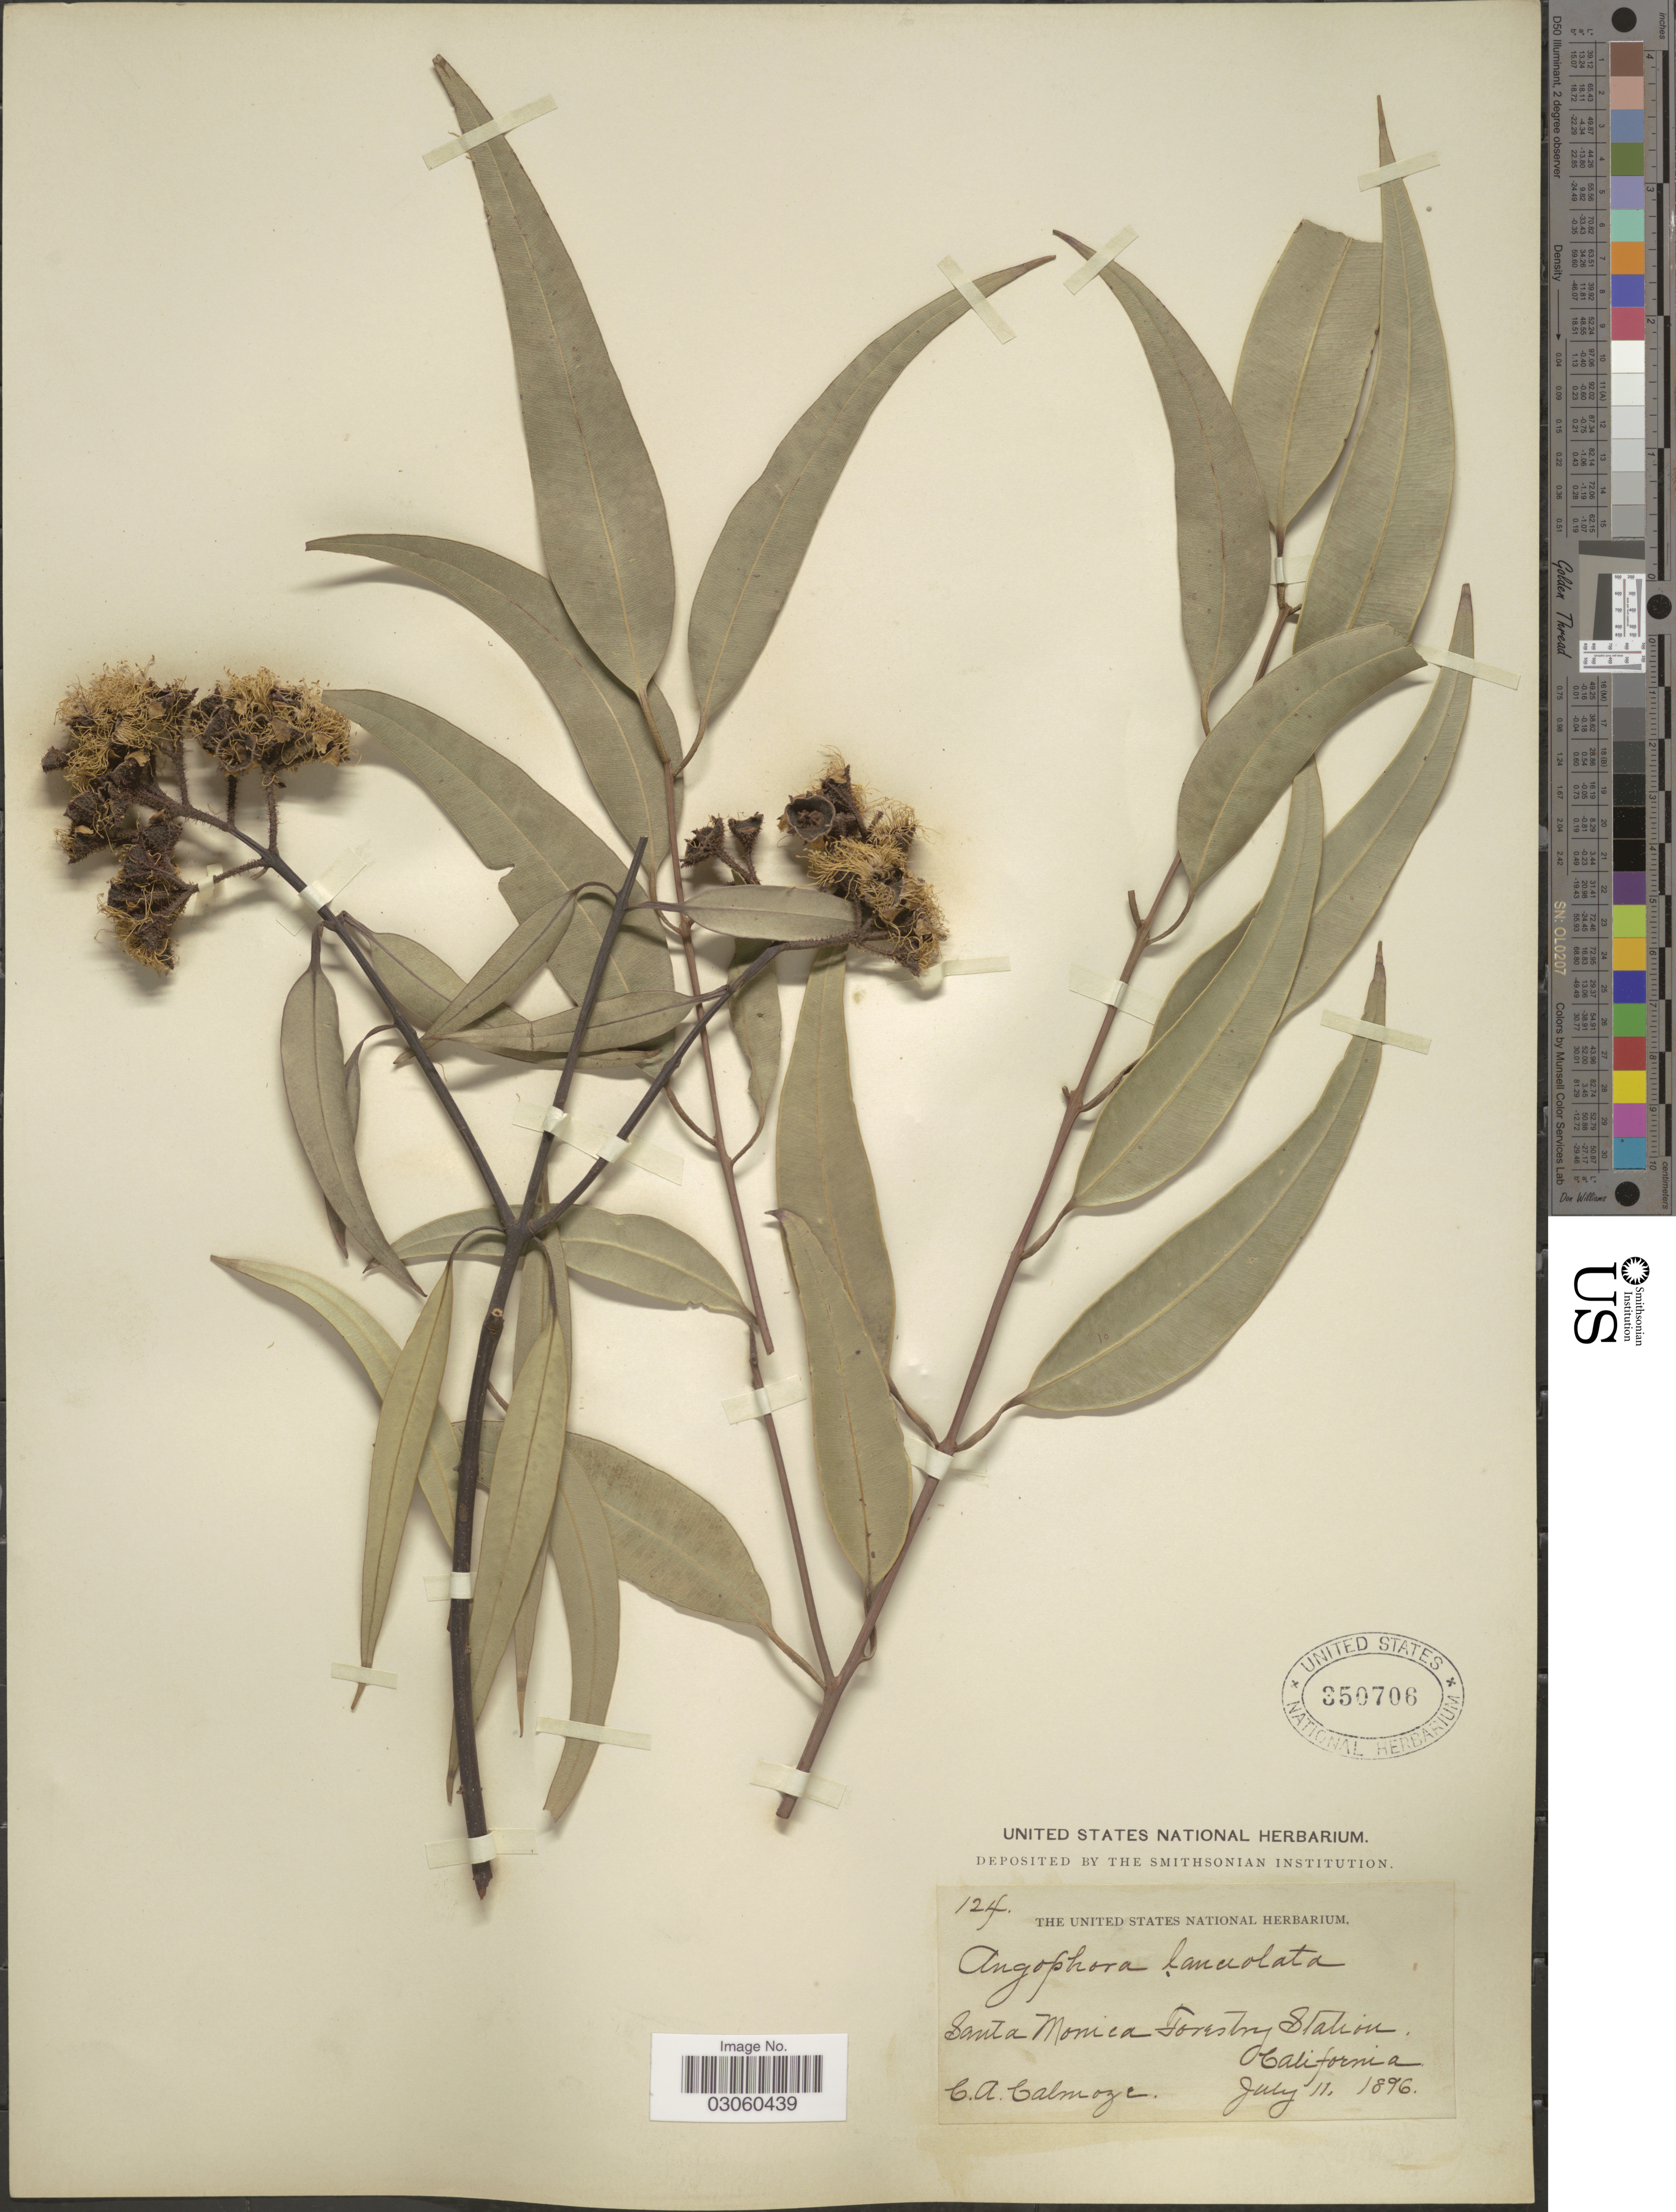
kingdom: Plantae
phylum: Tracheophyta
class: Magnoliopsida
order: Myrtales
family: Myrtaceae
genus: Angophora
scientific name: Angophora costata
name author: (Gaertn.) Britton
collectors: C.A. Calmoze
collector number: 124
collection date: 1896-07-11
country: United States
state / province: California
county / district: Los Angeles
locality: Santa Monica Forestry Station.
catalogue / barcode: US 350706